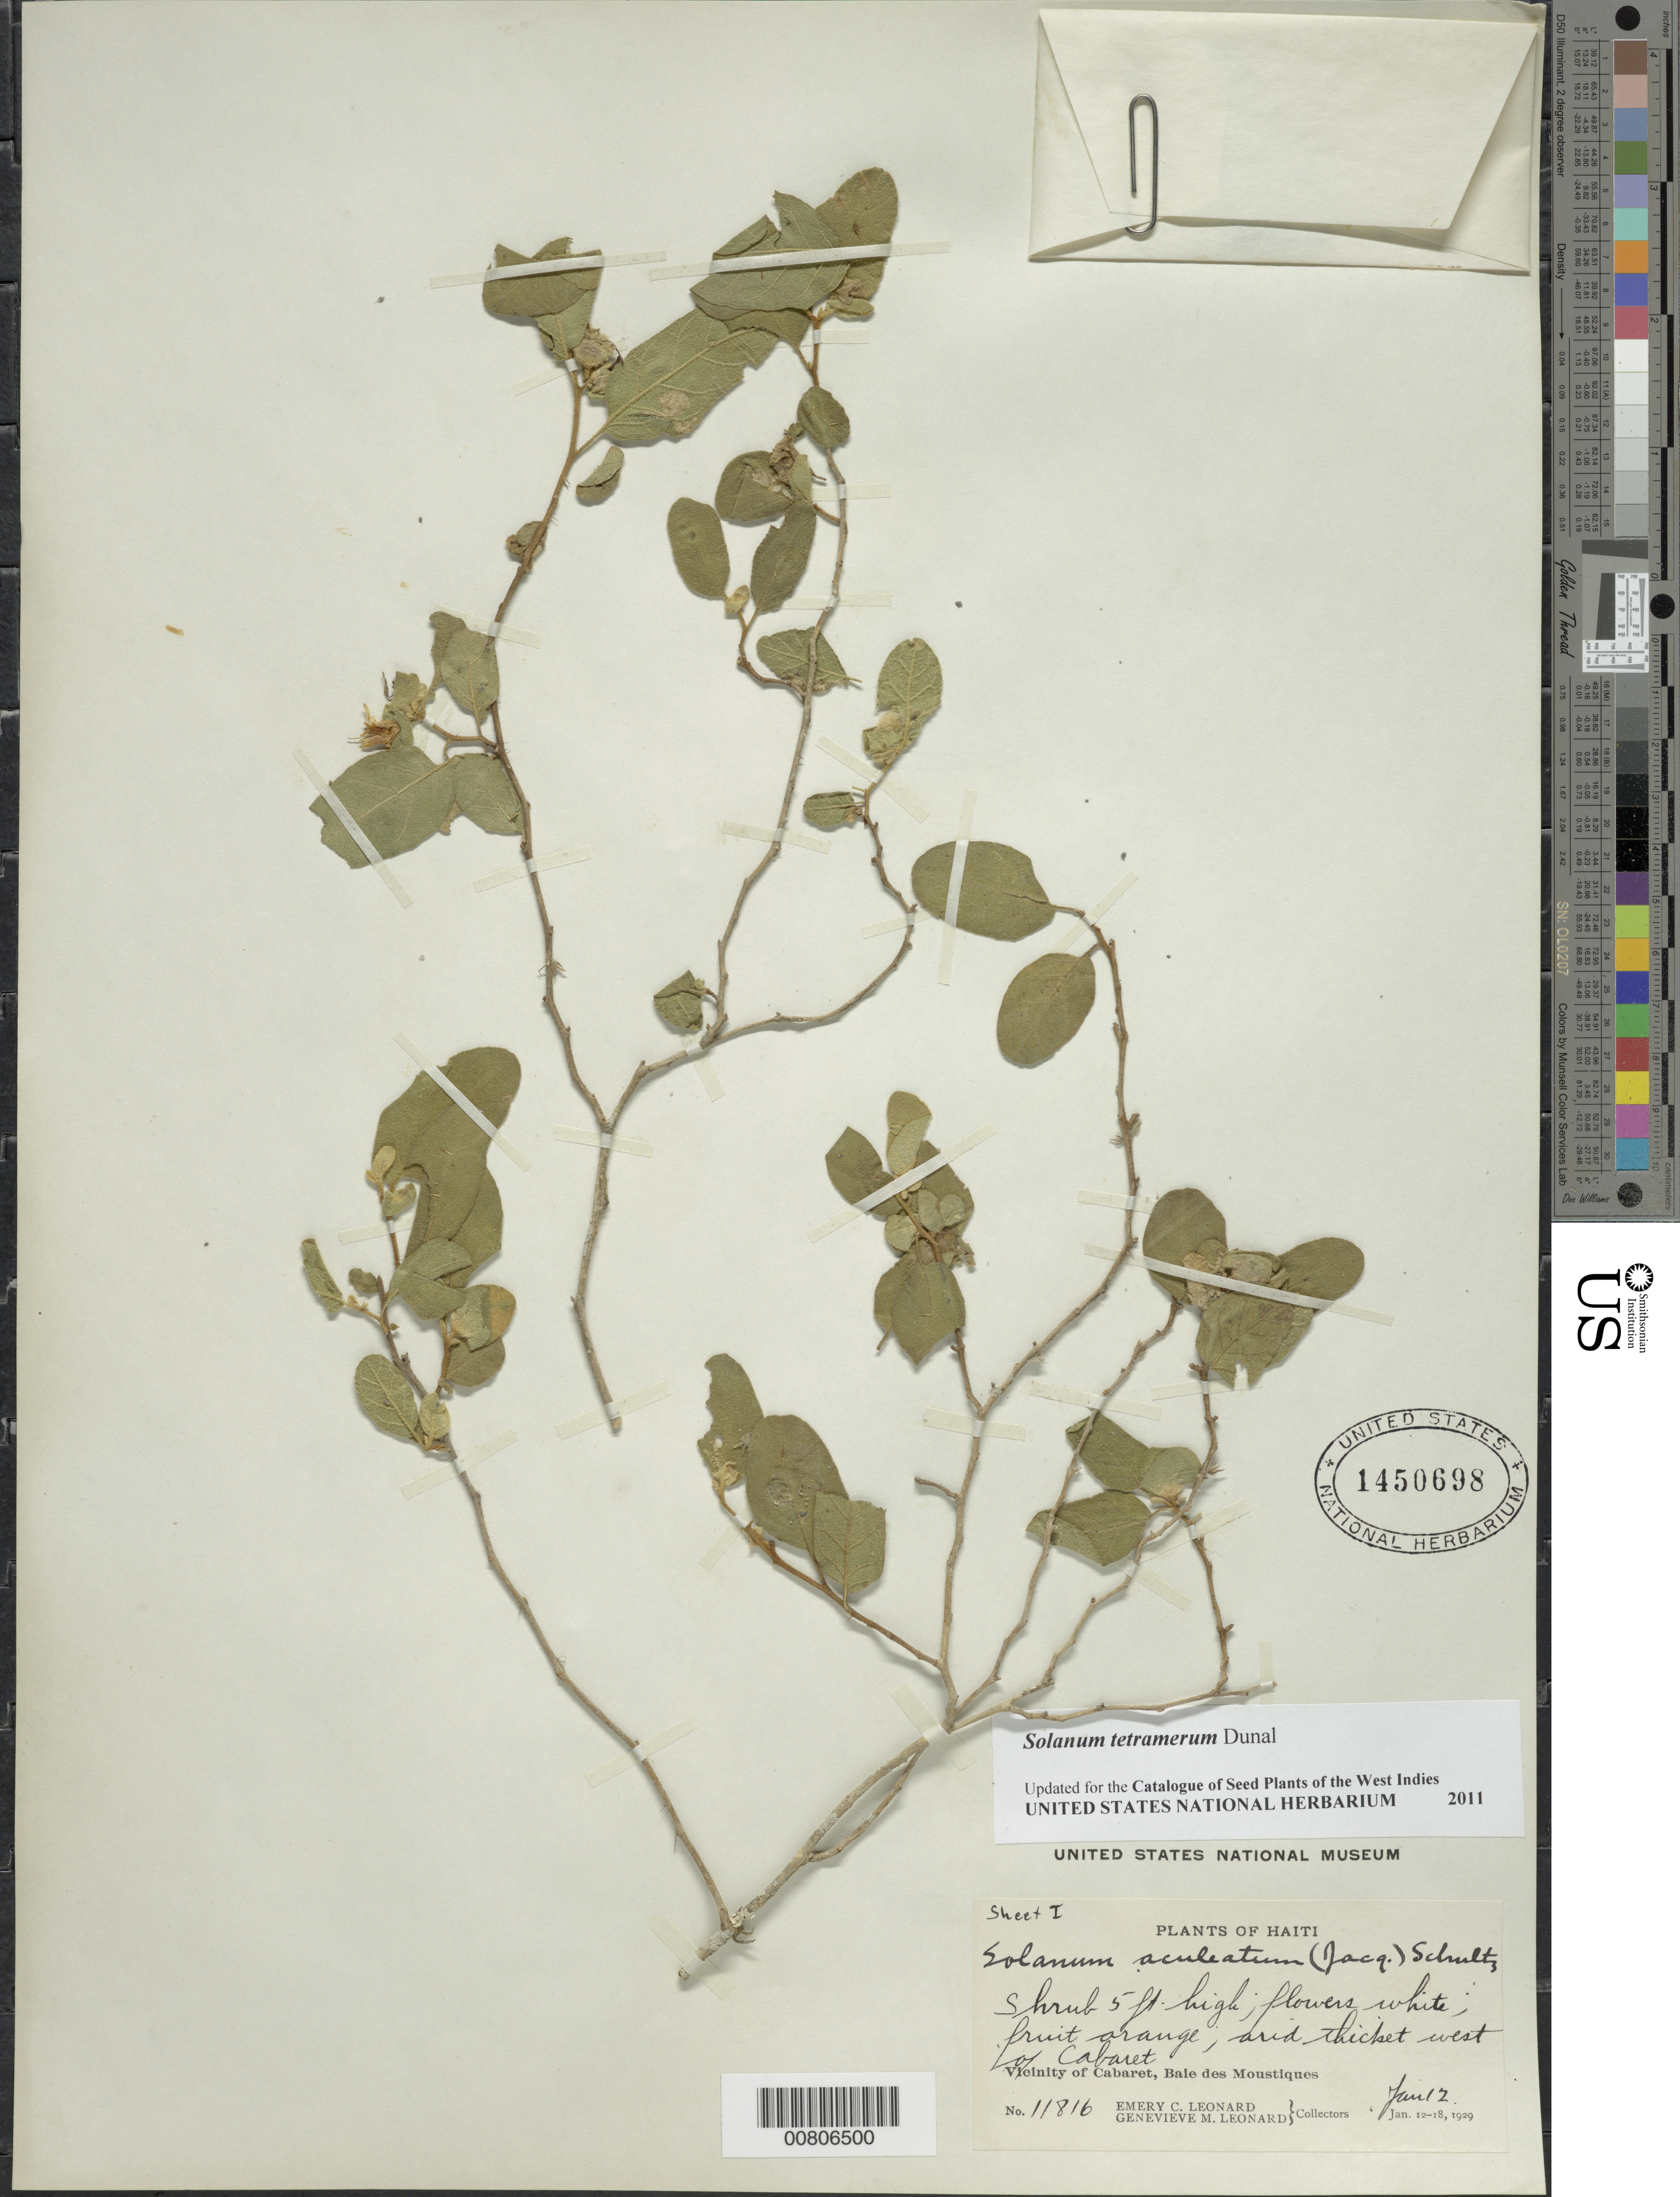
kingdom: Plantae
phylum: Tracheophyta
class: Magnoliopsida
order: Solanales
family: Solanaceae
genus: Solanum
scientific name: Solanum aquartia var. aquartia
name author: Dunal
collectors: E. C. Leonard & G. M. Leonard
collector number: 11816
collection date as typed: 12 Jan 1929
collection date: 1929-01-12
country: Haiti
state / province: Nord-Ouest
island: Hispaniola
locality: Vicinity of Cabaret, Baie des Moustiques, W of city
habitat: Arid thicket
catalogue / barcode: US 1450698